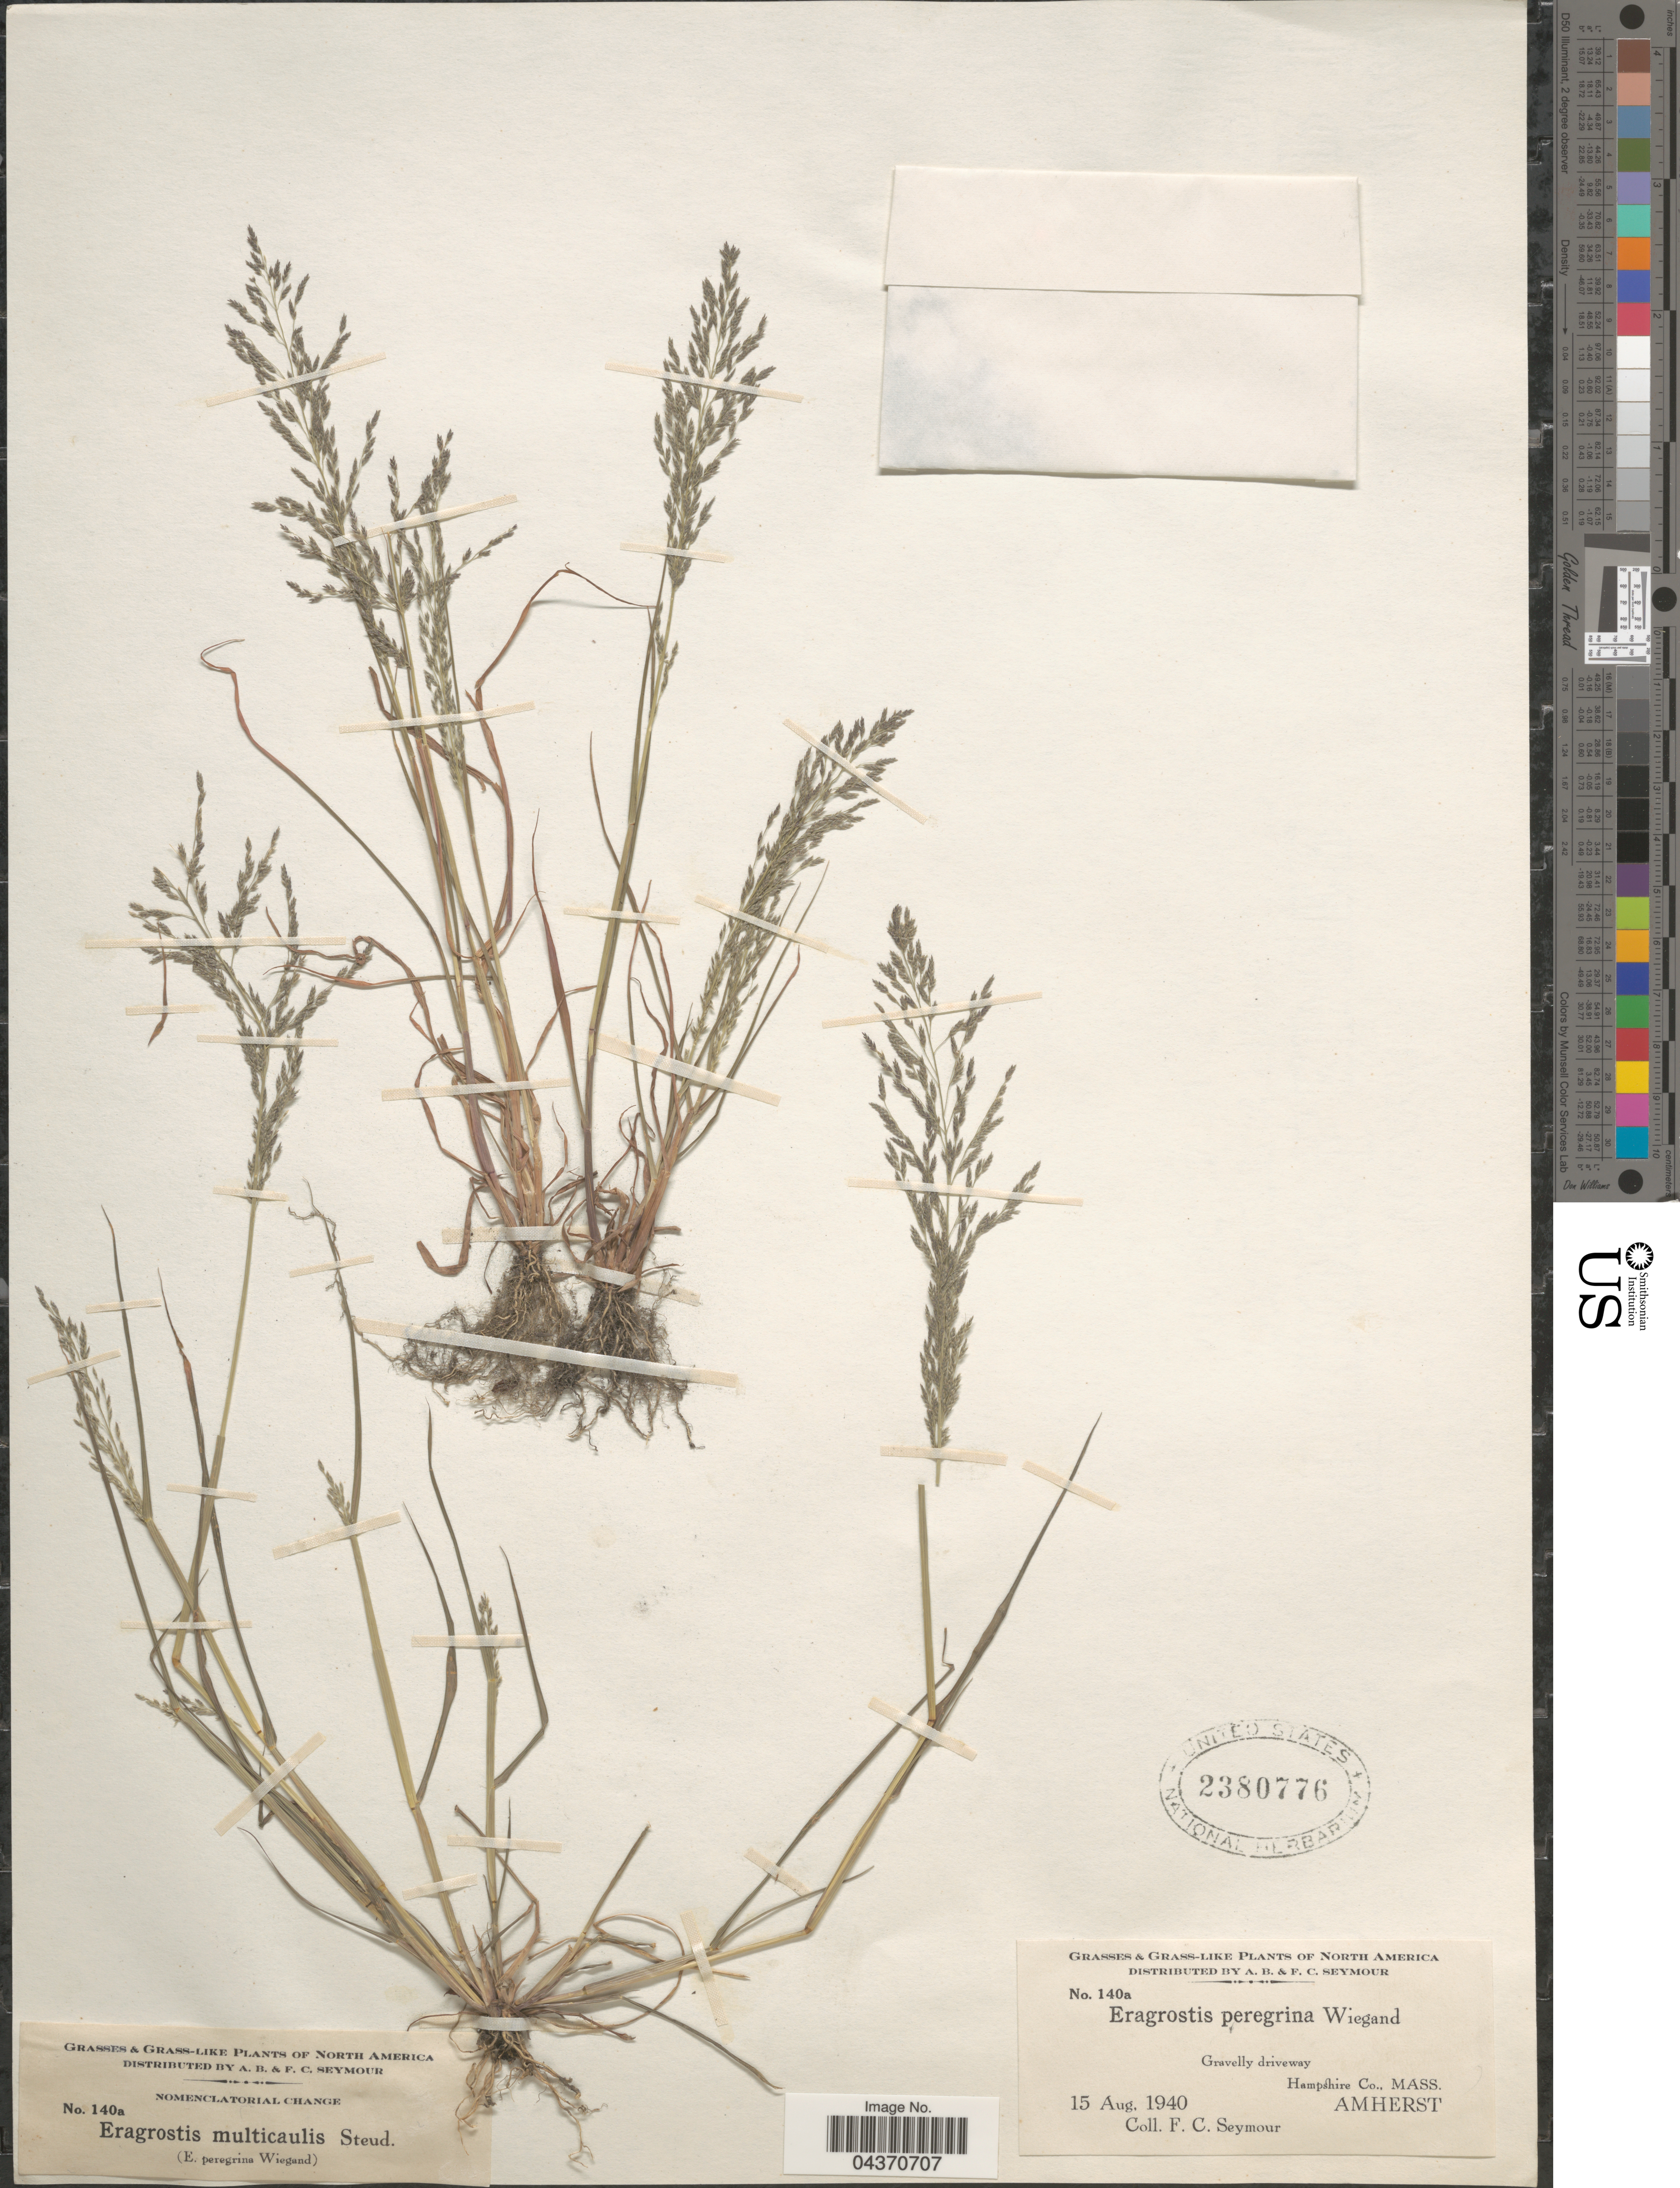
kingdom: Plantae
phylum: Tracheophyta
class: Liliopsida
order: Poales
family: Poaceae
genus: Eragrostis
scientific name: Eragrostis pilosa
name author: (L.) P. Beauv.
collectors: F. C. Seymour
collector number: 140a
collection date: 1940-08-15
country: United States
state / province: Massachusetts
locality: Gravelly driveway. Hampshire Co., Amherst.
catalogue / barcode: US 2380776